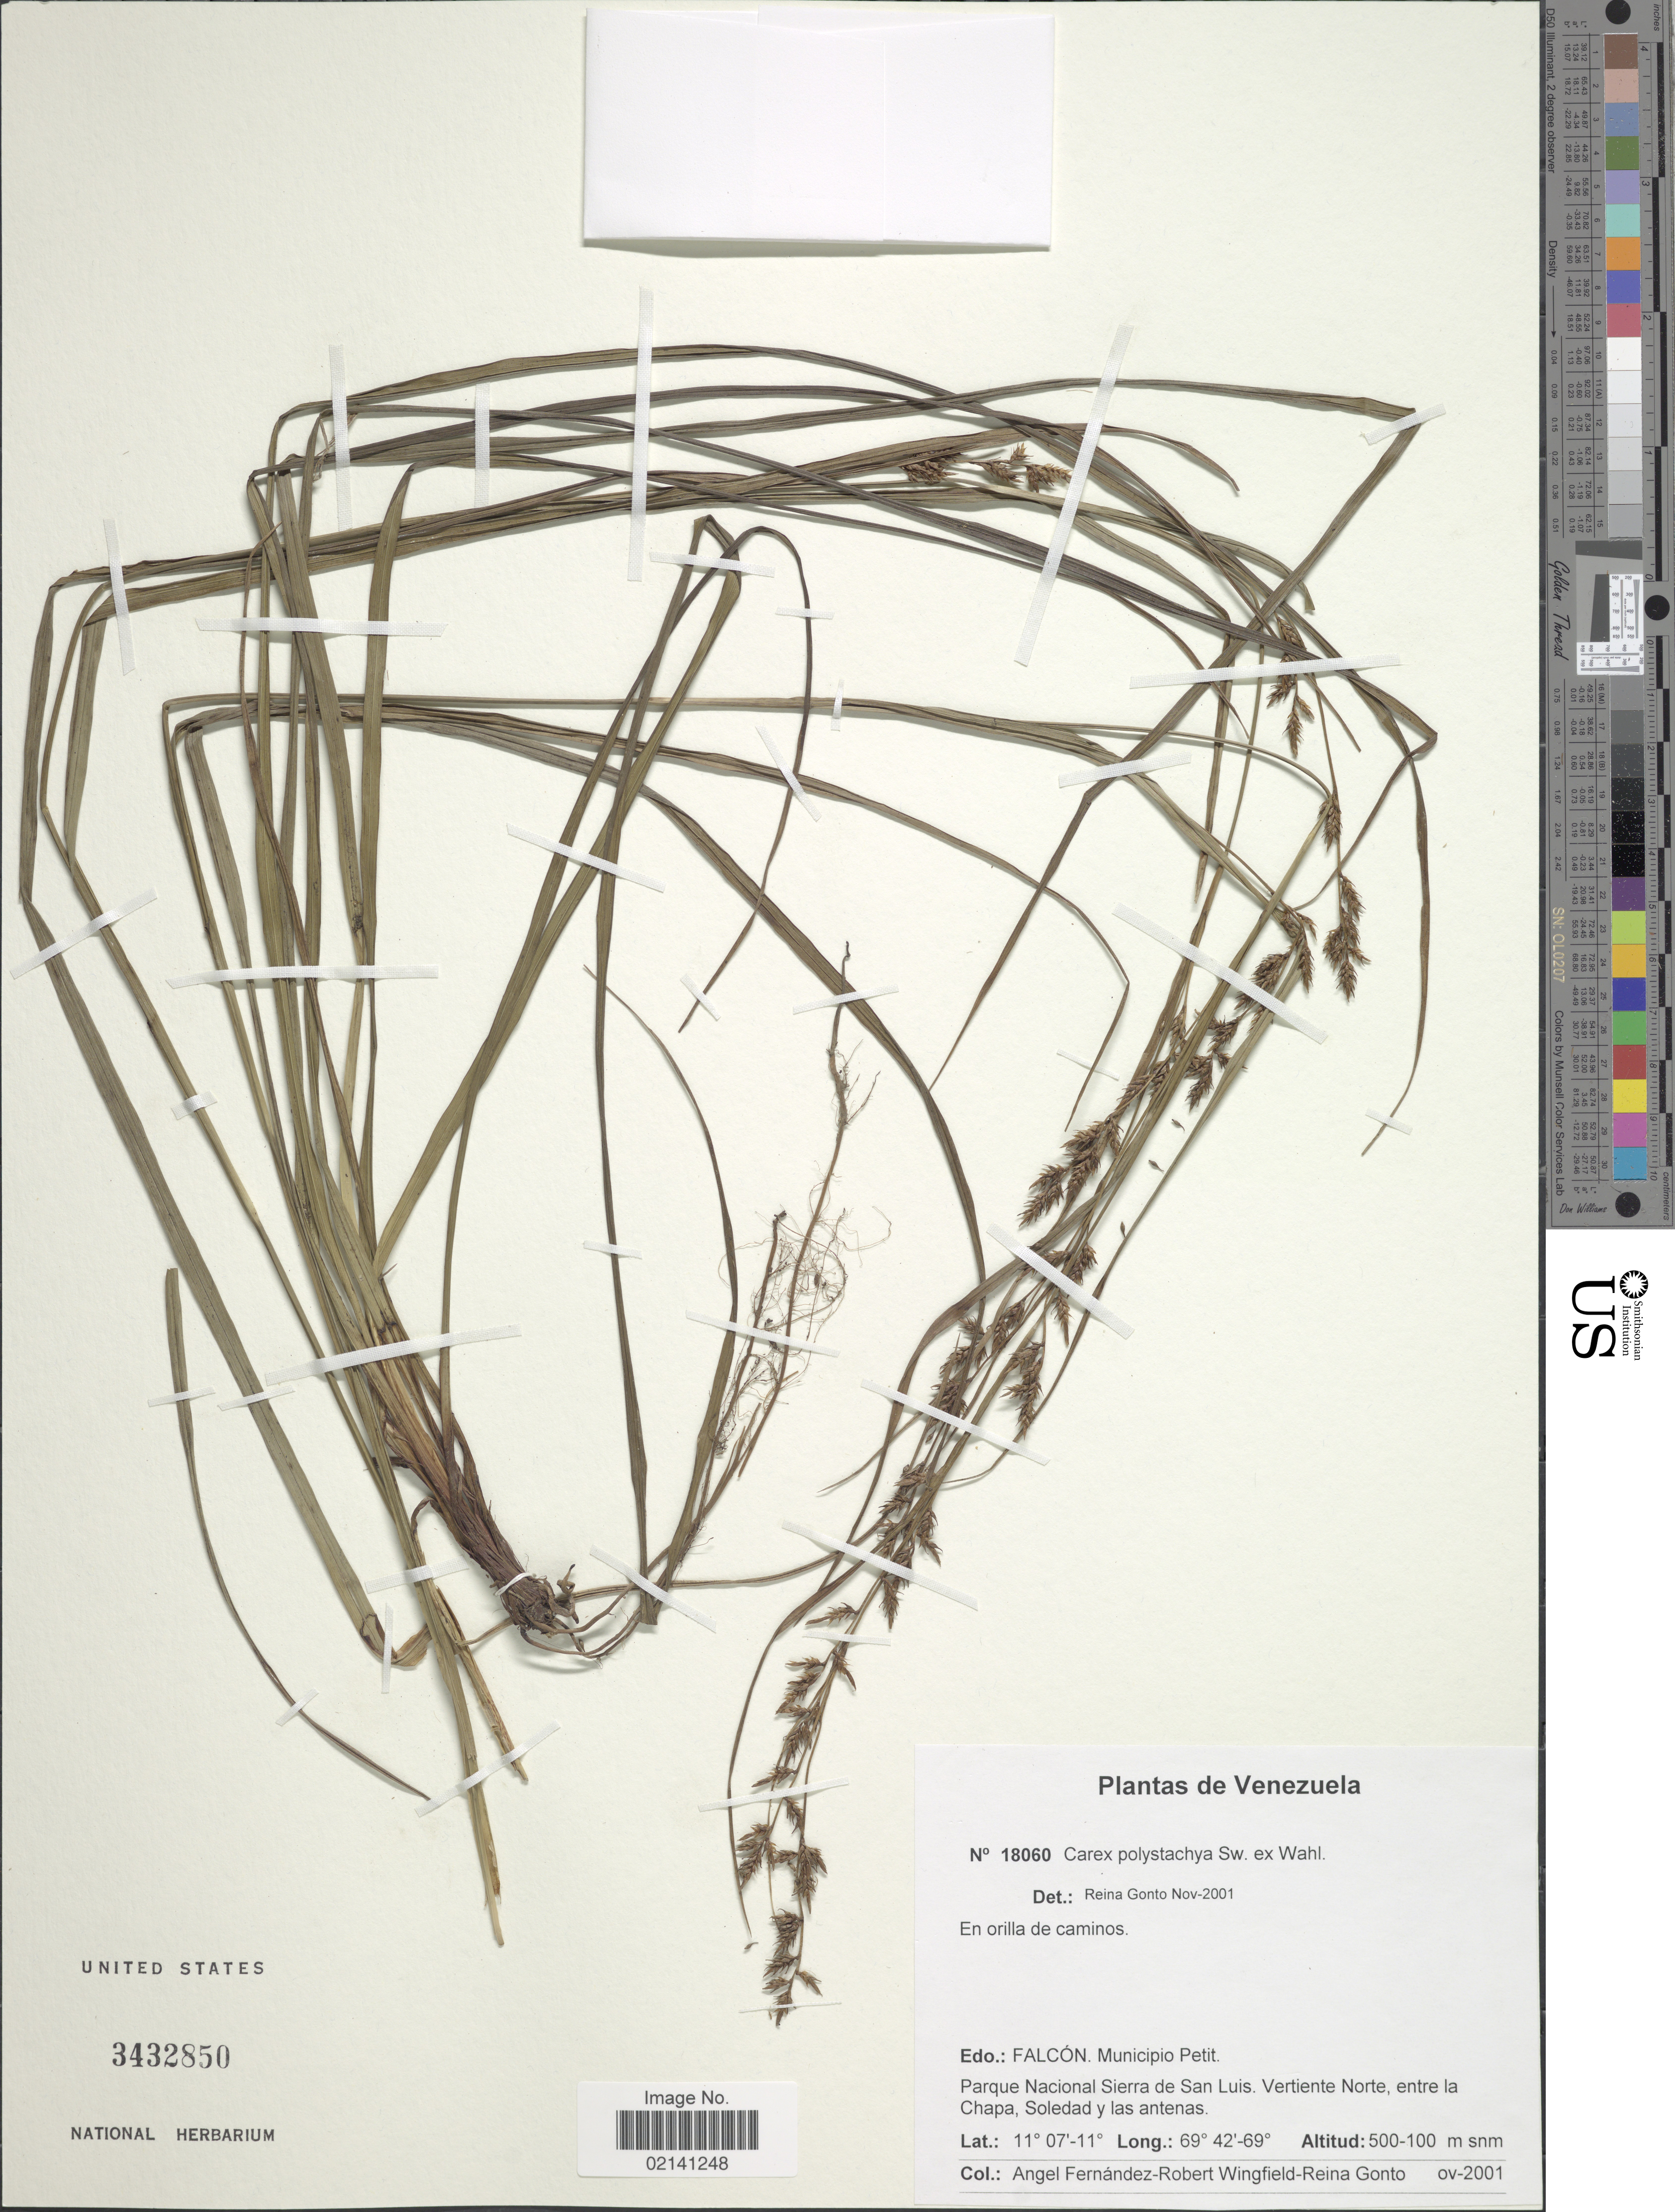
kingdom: Plantae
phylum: Tracheophyta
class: Liliopsida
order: Poales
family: Cyperaceae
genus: Carex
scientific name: Carex polystachya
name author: Sw. ex Wahlenb.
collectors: Á. Fernández, R. C. Wingfield & R. Gonto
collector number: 18060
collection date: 2001-11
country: Venezuela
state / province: Falcon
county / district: Petit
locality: En orilla de caminos, Municipio Petit, Parque Nacional Sierra de San Luis, Vertiente Norte, entre La Chapa, Soledad y las antenas.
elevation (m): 100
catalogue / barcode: US 3432850